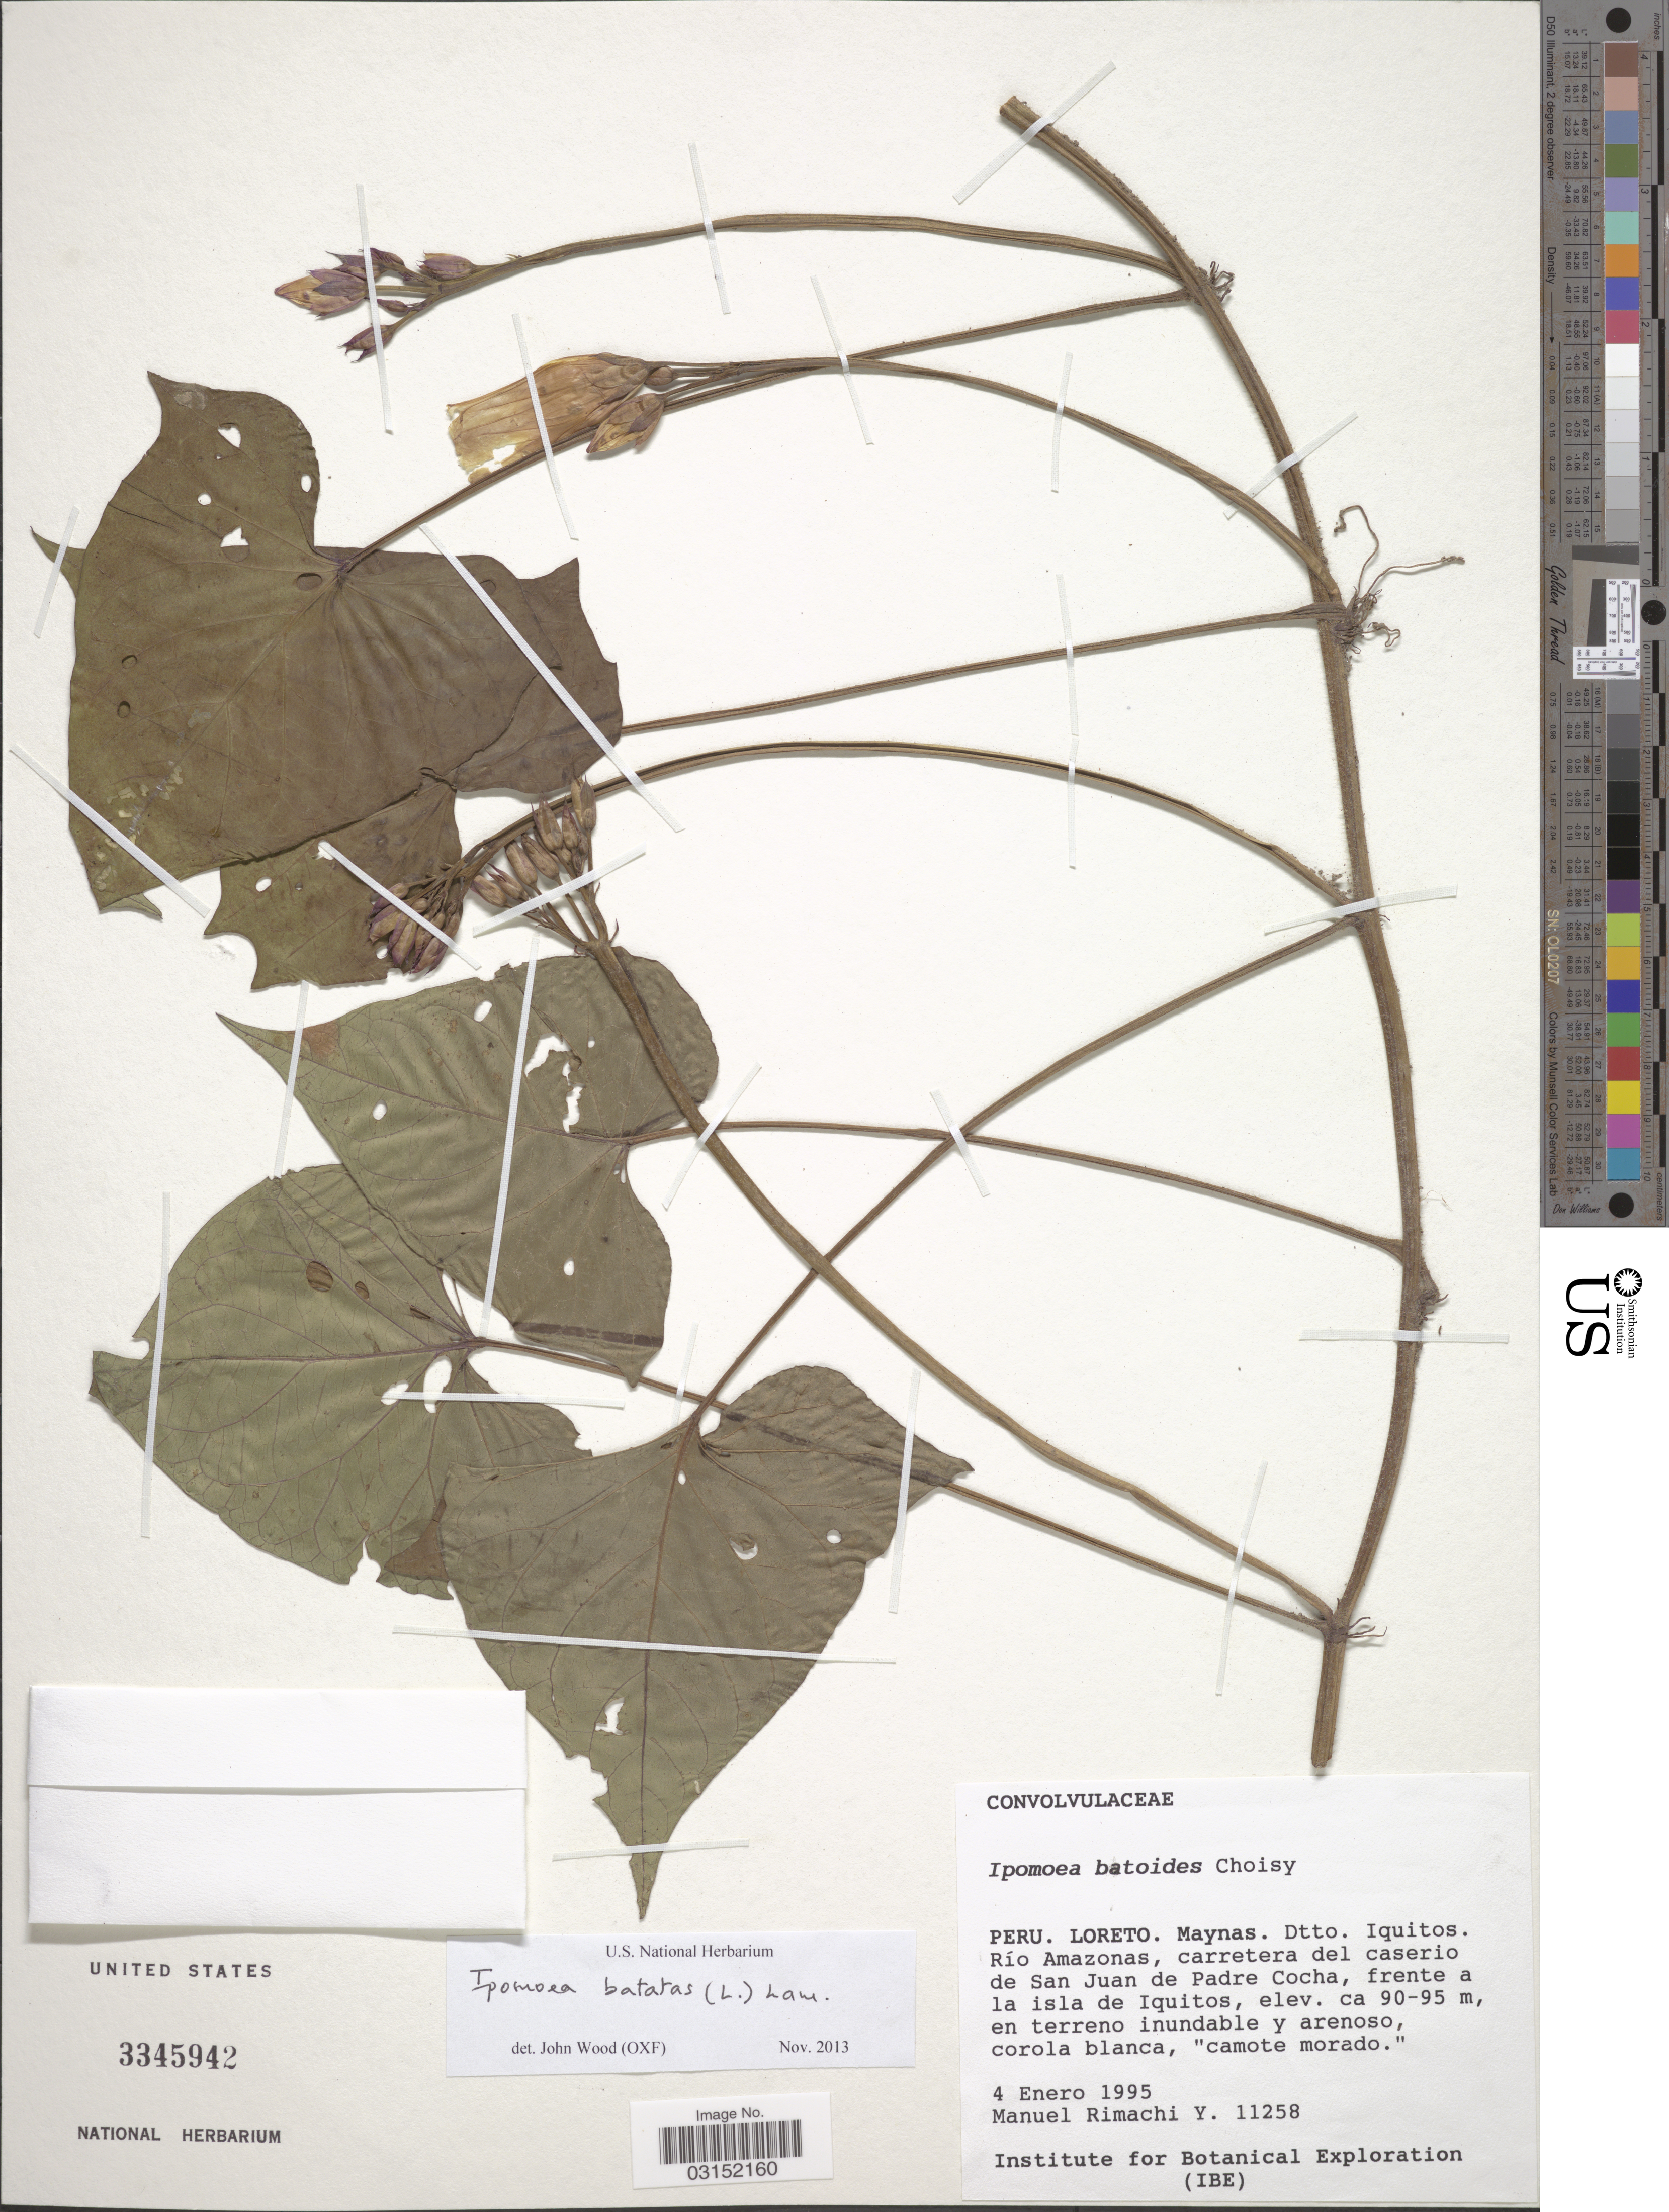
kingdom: Plantae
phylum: Tracheophyta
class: Magnoliopsida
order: Solanales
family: Convolvulaceae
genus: Ipomoea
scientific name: Ipomoea batatas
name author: (L.) Lam.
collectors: M. Rimachi Y.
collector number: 11258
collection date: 1995-01-04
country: Peru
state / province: Loreto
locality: Maynas: Dtto. Iquitos. Río Amazonas, carretera del caserio de San Juan de Padre Cocha, frente a la isla de Iquitos.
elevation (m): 90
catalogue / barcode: US 3345942